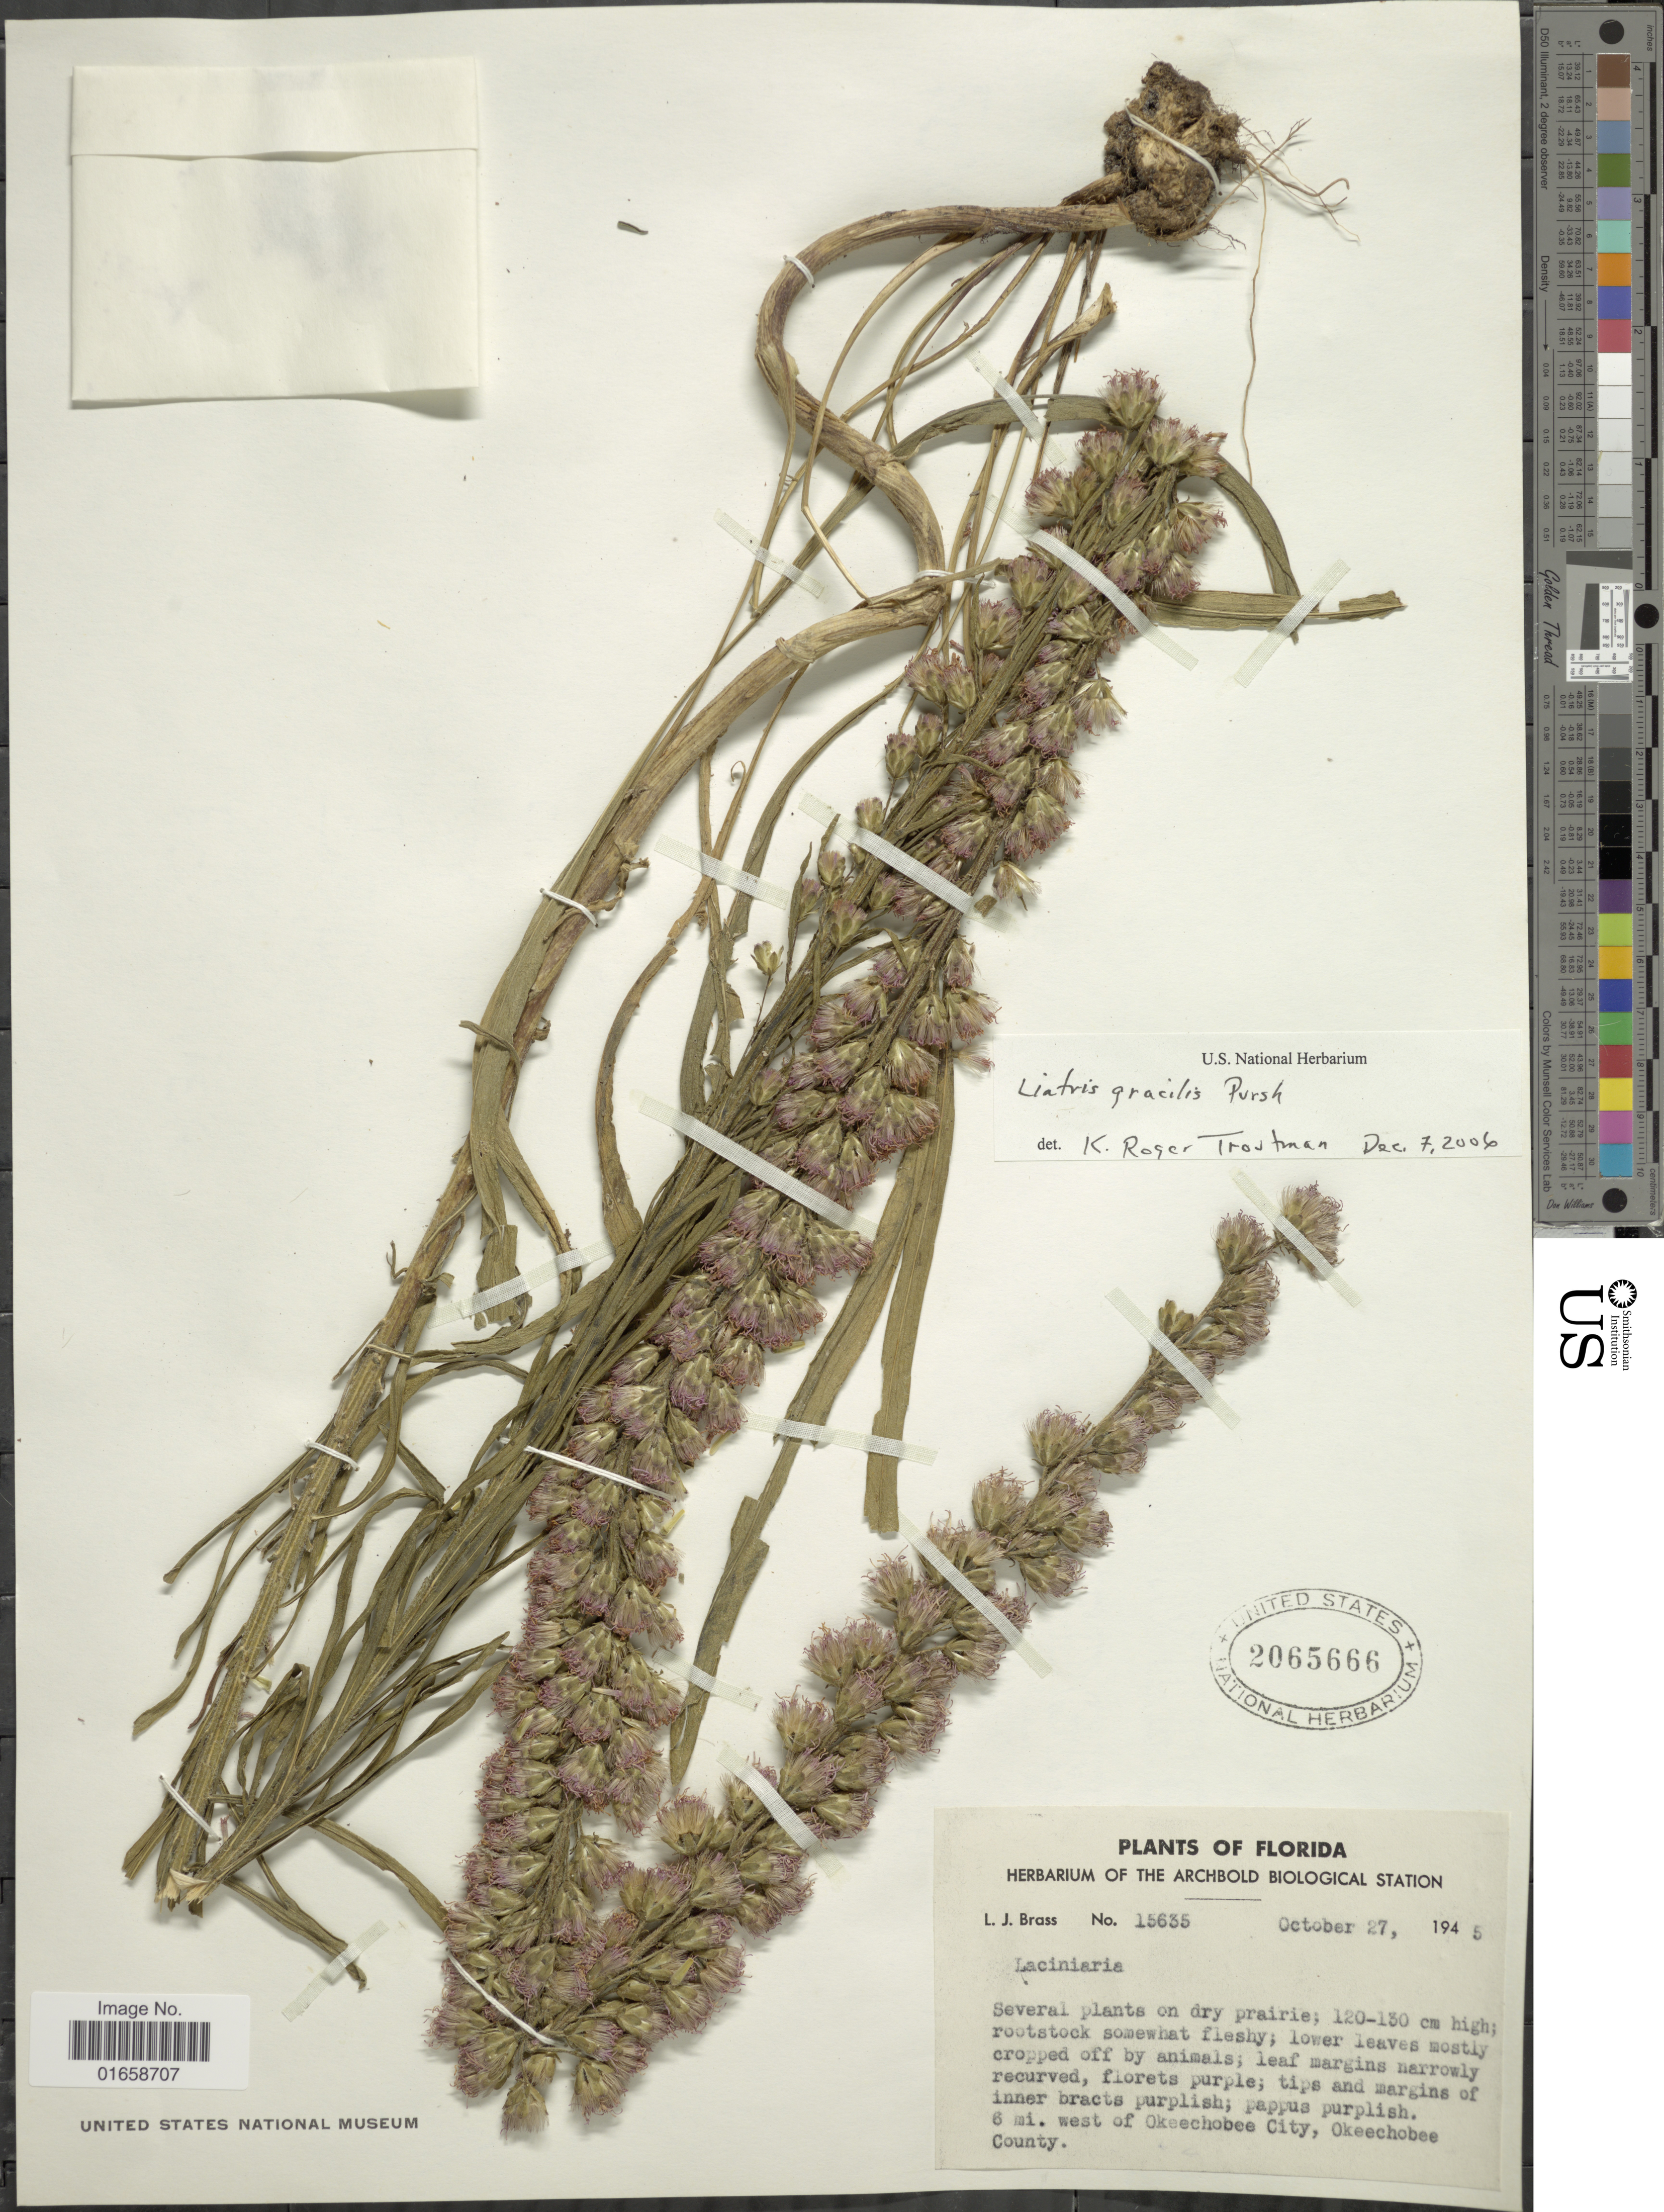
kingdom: Plantae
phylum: Tracheophyta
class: Magnoliopsida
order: Asterales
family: Asteraceae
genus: Liatris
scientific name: Liatris gracilis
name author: Pursh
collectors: L. J. Brass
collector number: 15635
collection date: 1945-10-27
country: United States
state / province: Florida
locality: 6 mi. west of Okeechobee City, Okeechobee County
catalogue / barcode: US 2065666